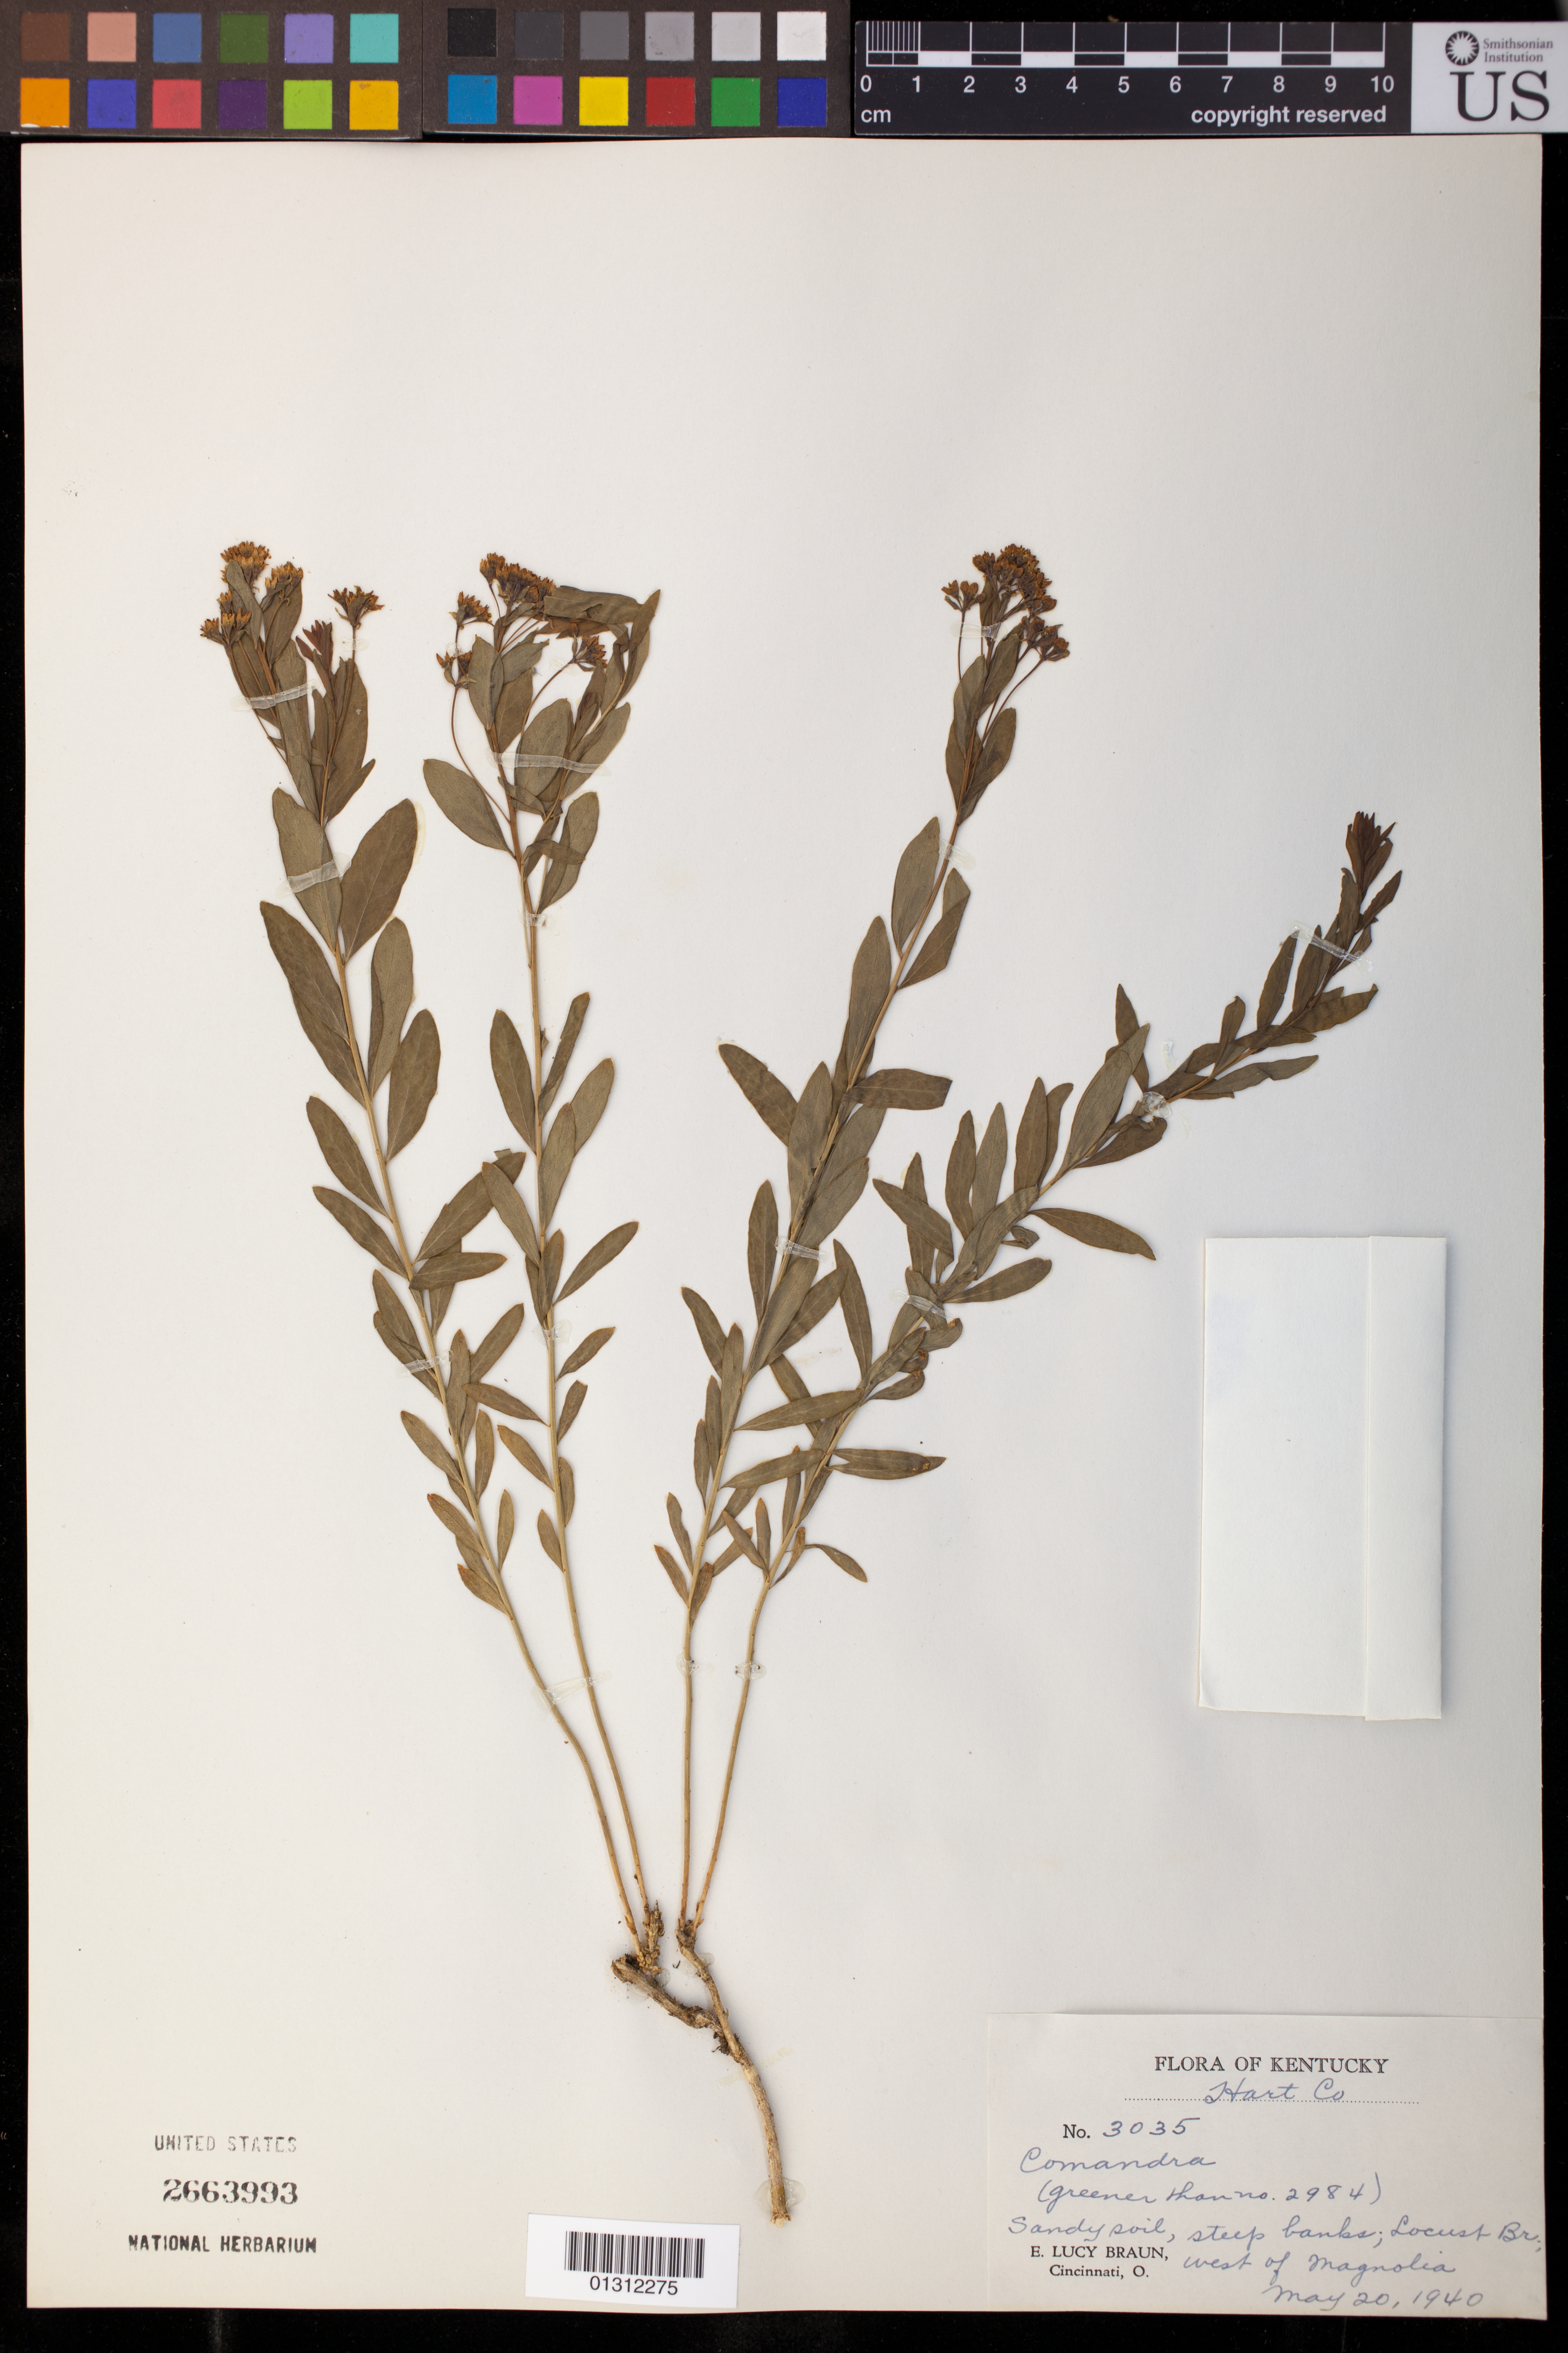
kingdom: Plantae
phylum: Tracheophyta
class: Magnoliopsida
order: Santalales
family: Comandraceae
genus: Comandra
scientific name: Comandra sp.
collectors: E. L. Braun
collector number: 3035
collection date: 1940-05-20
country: United States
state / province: Kentucky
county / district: Hart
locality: Locust Br., west of Magnolia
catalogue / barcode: US 2663993